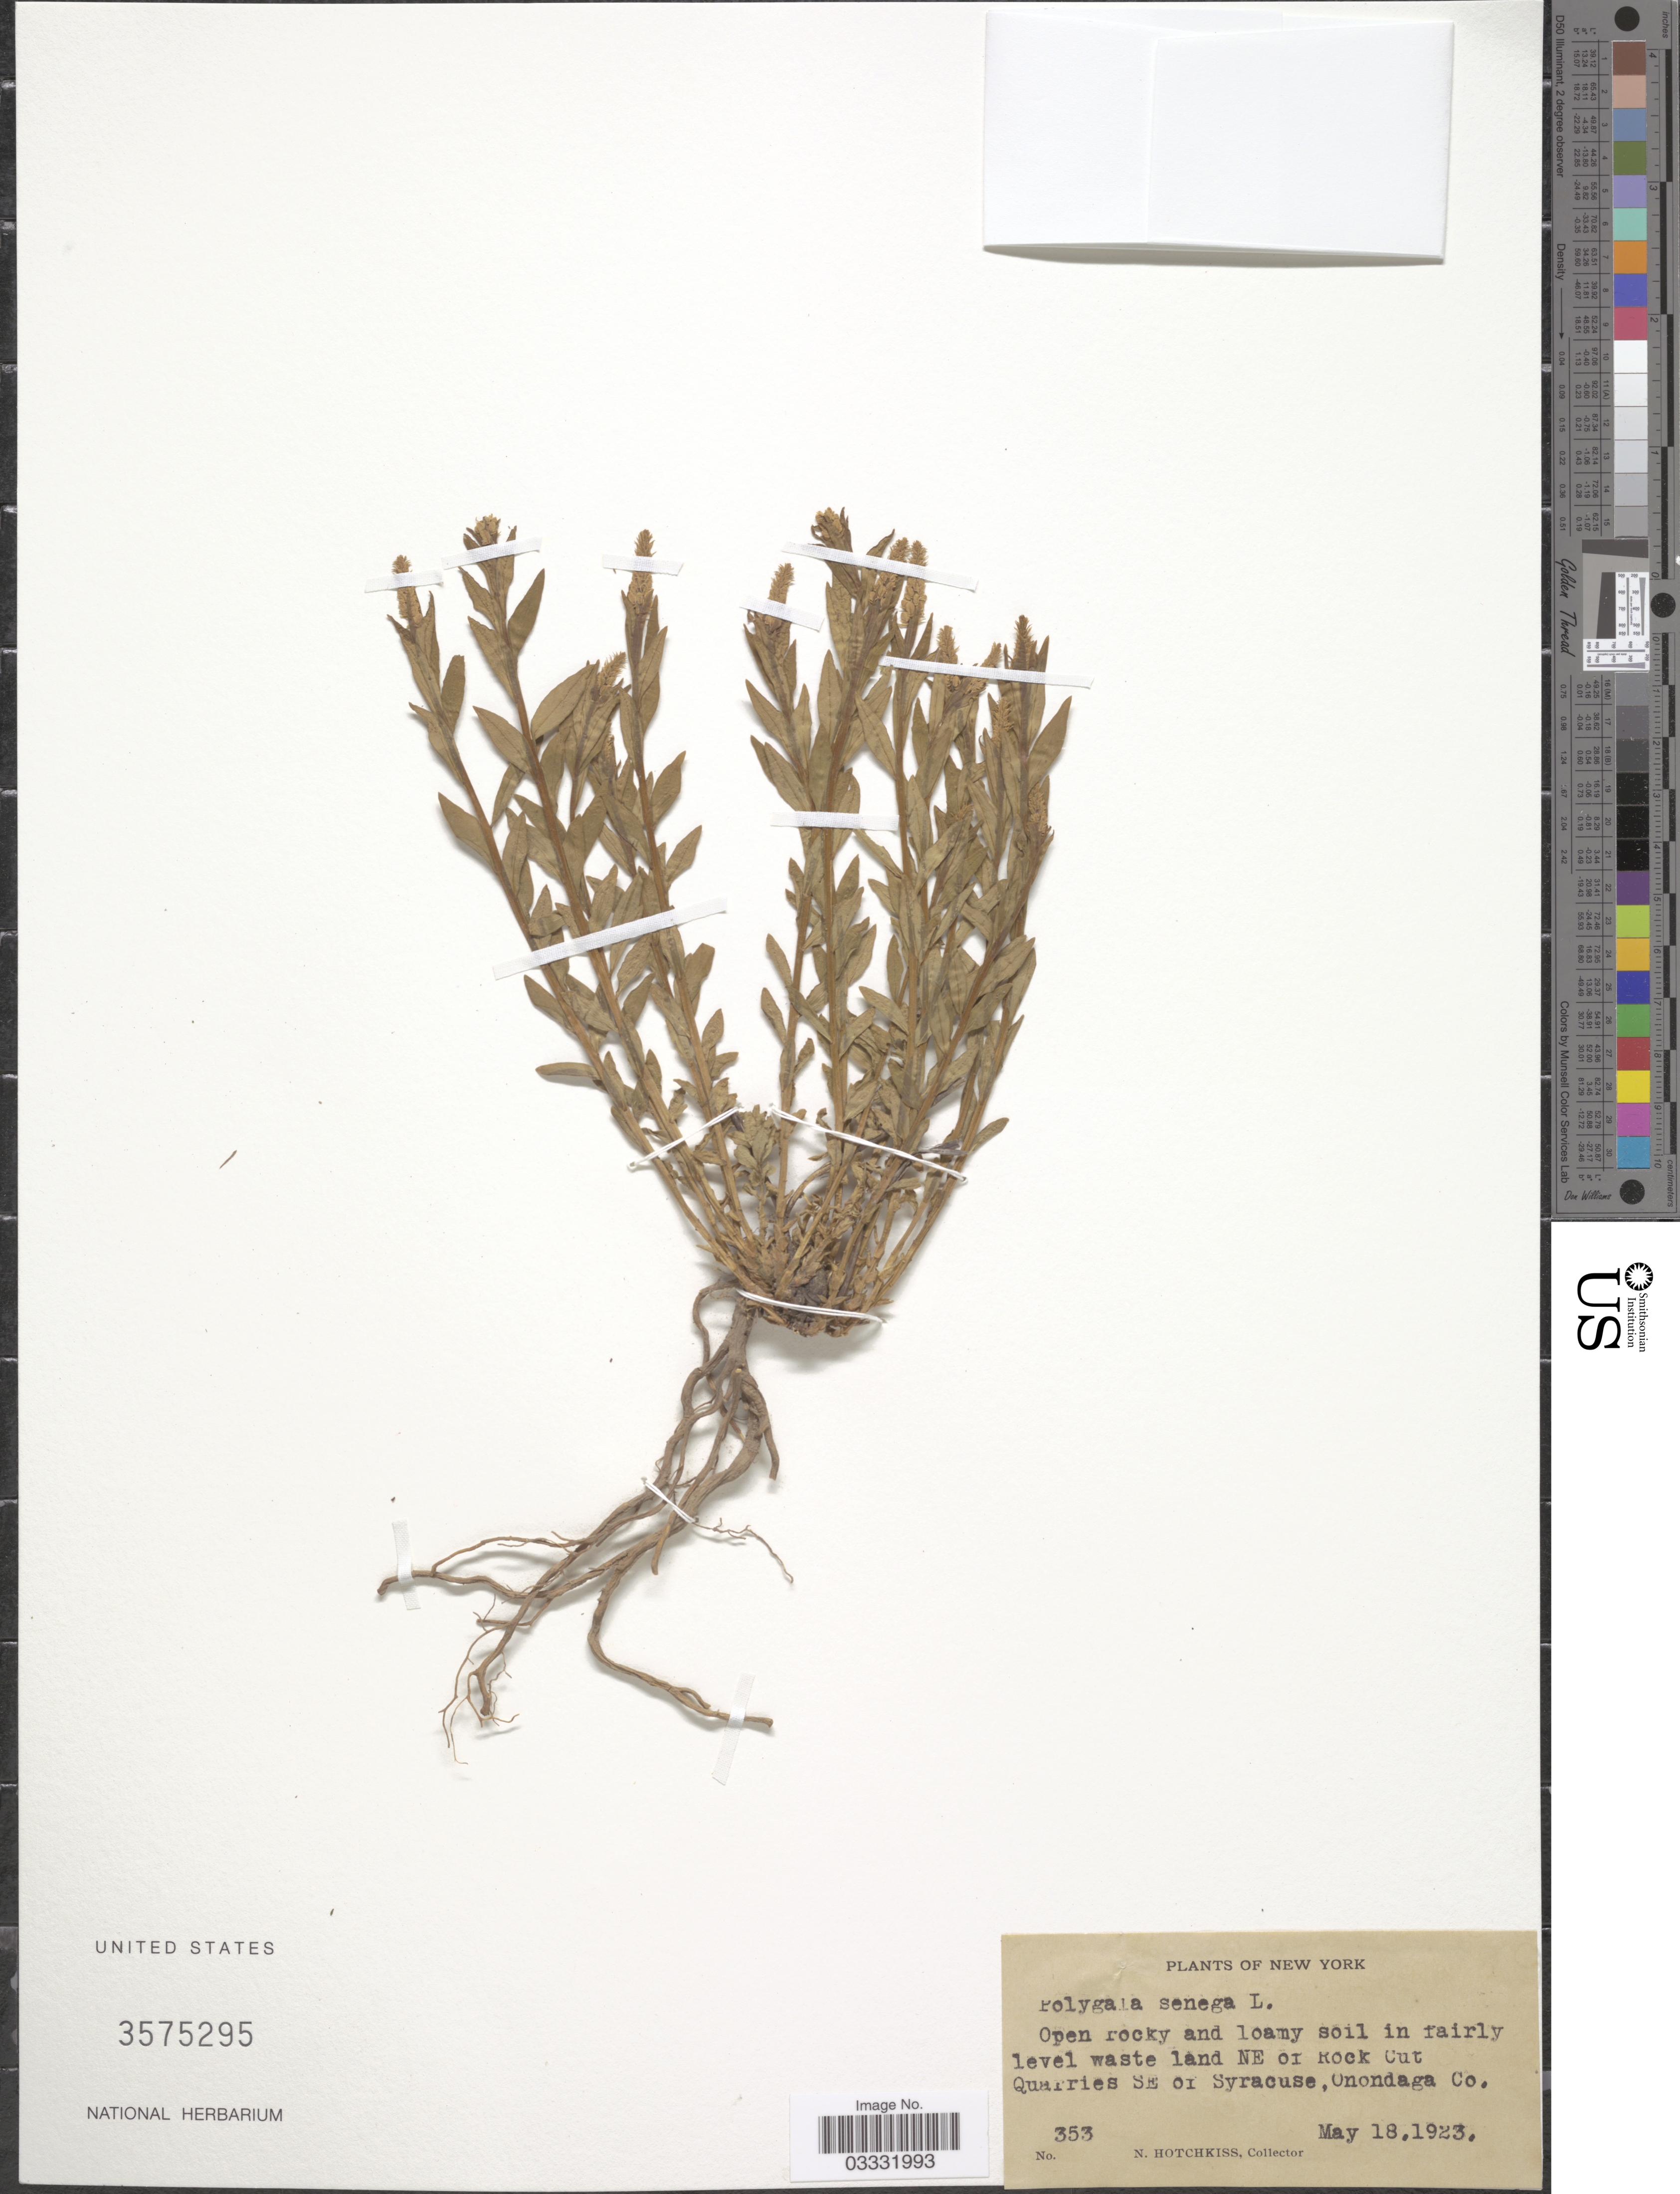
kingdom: Plantae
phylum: Tracheophyta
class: Magnoliopsida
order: Fabales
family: Polygalaceae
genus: Polygala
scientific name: Polygala senega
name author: L.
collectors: N. Hotchkiss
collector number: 353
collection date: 1923-05-18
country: United States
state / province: New York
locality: In fairly level west land NE of Rock Cut Quairies SE of Syracuse, Onandaga Co.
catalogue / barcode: US 3575295